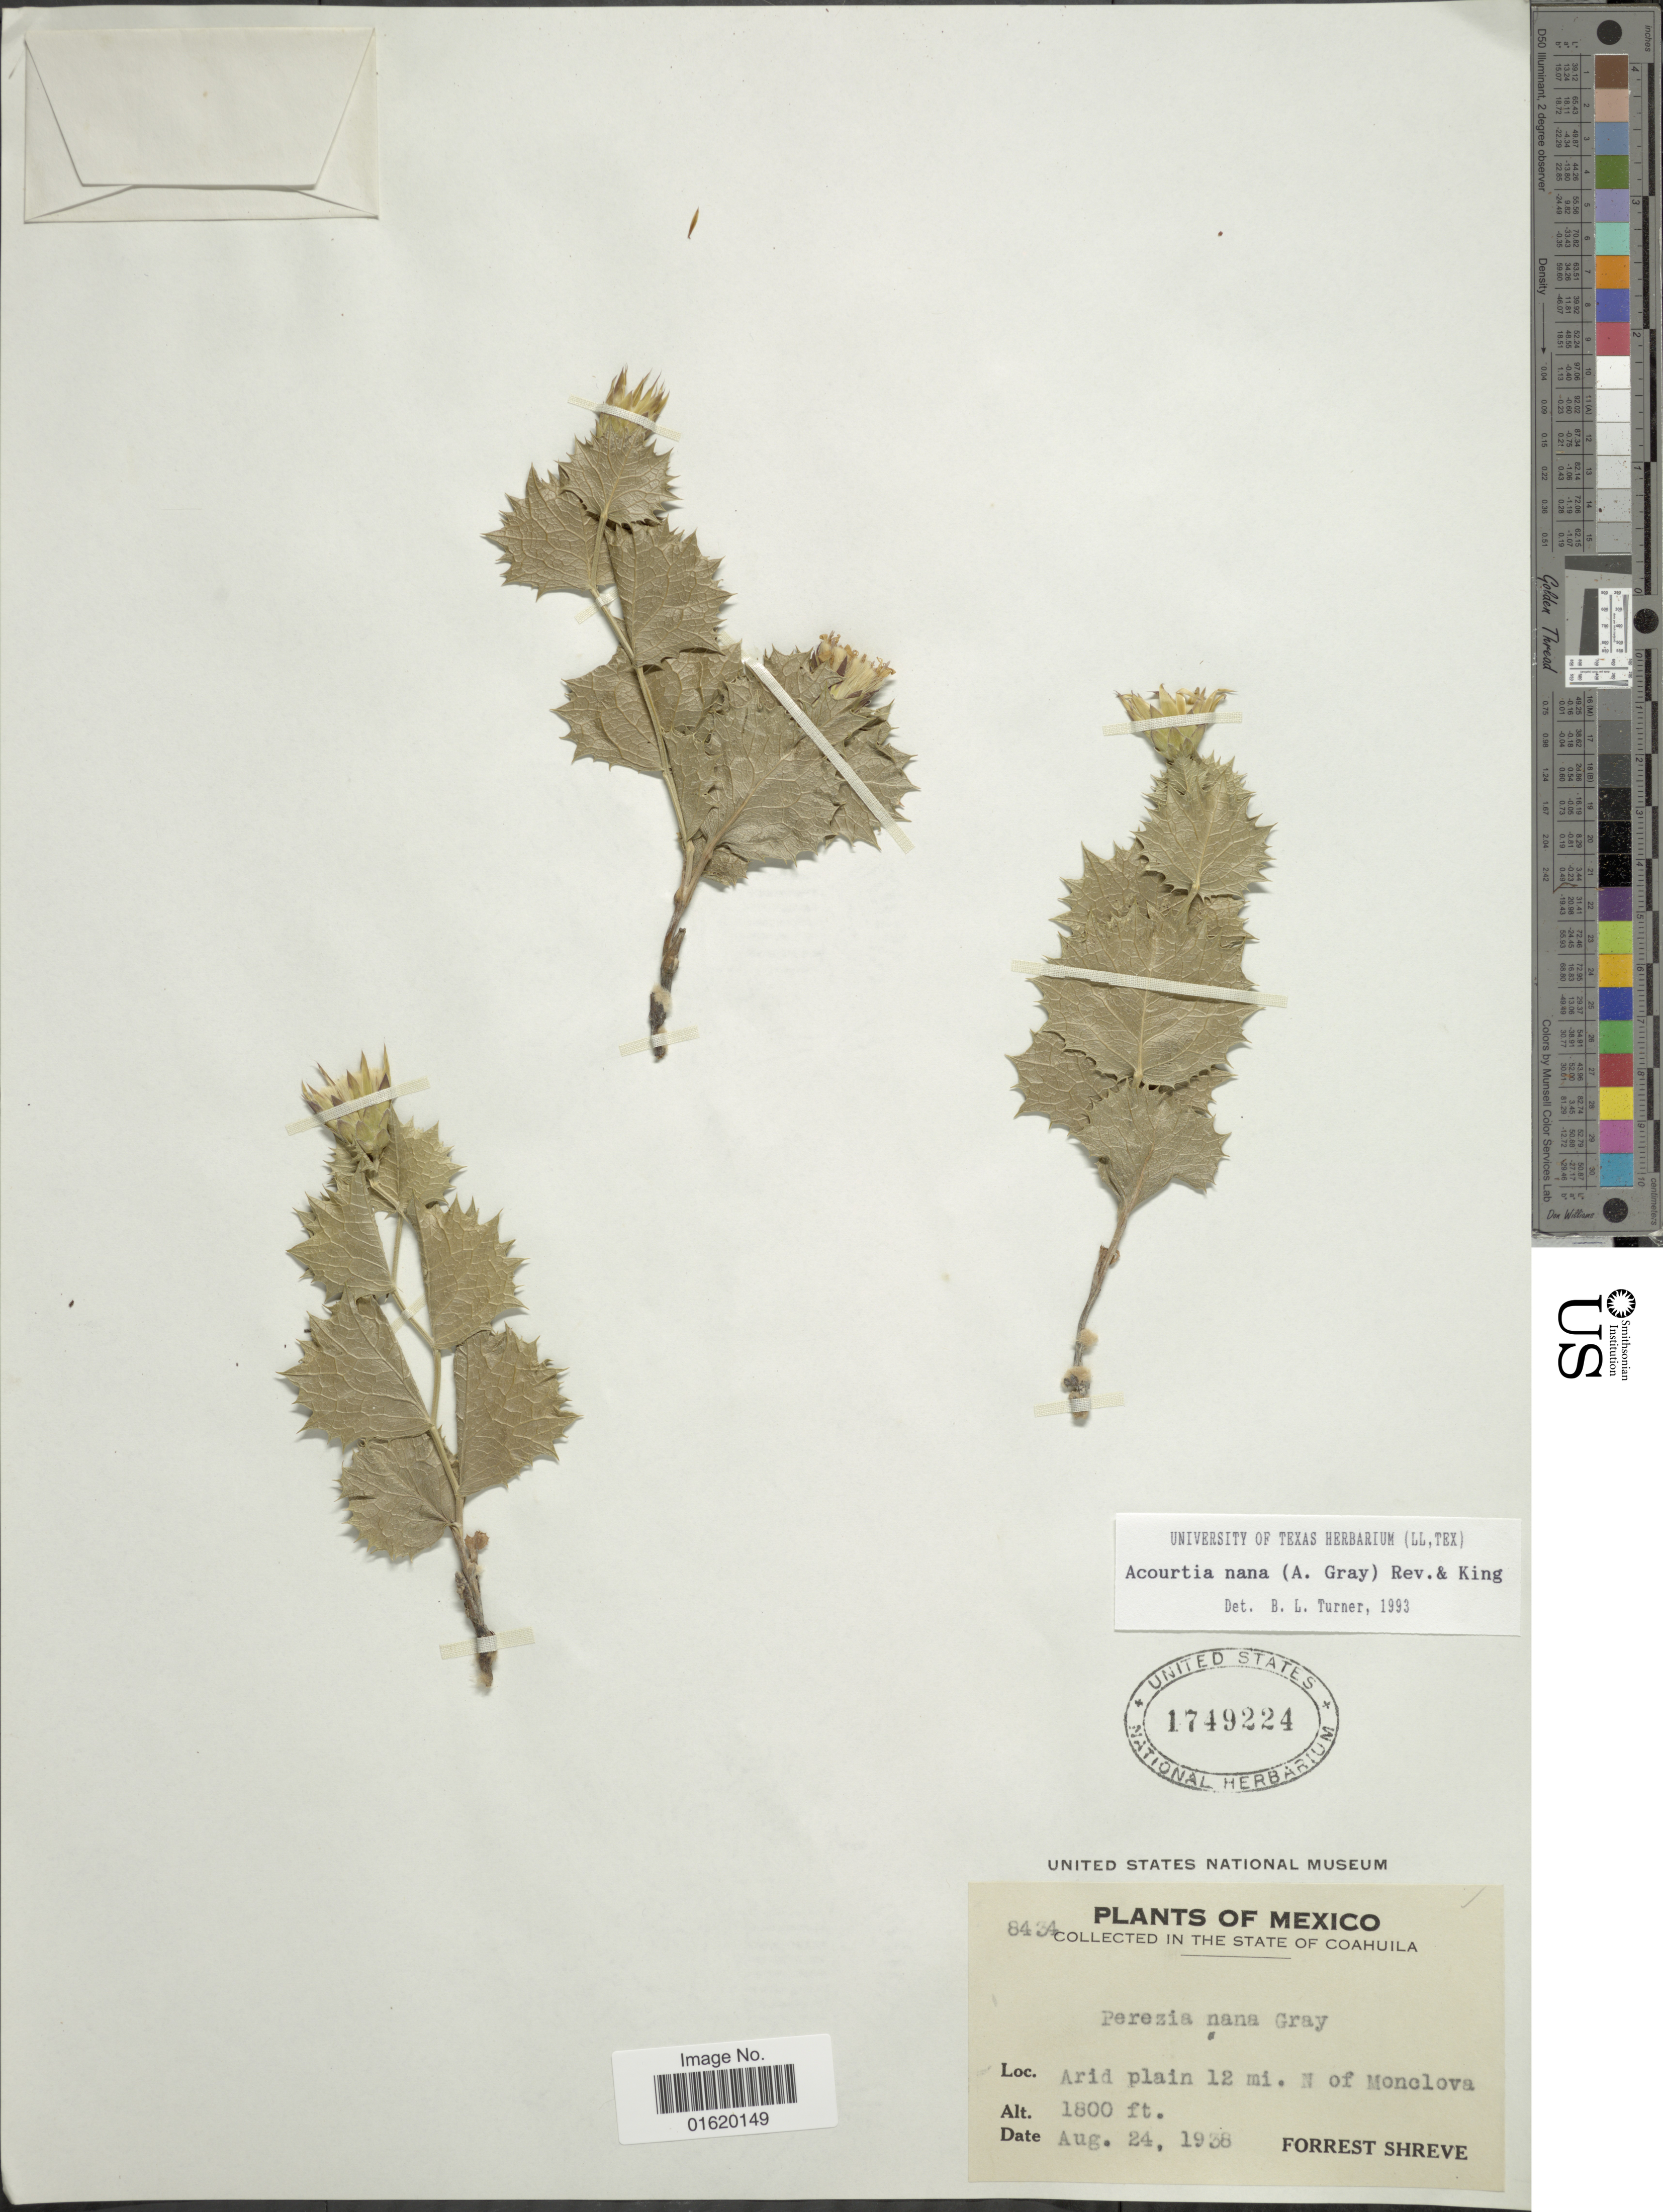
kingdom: Plantae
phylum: Tracheophyta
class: Magnoliopsida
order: Asterales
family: Asteraceae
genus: Acourtia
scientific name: Acourtia nana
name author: (A. Gray) Reveal & R.M. King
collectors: F. Shreve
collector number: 58434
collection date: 1938-08-24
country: Mexico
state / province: Coahuila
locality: Arid plain, 12 mi. N of Monclova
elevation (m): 549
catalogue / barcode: US 1749224